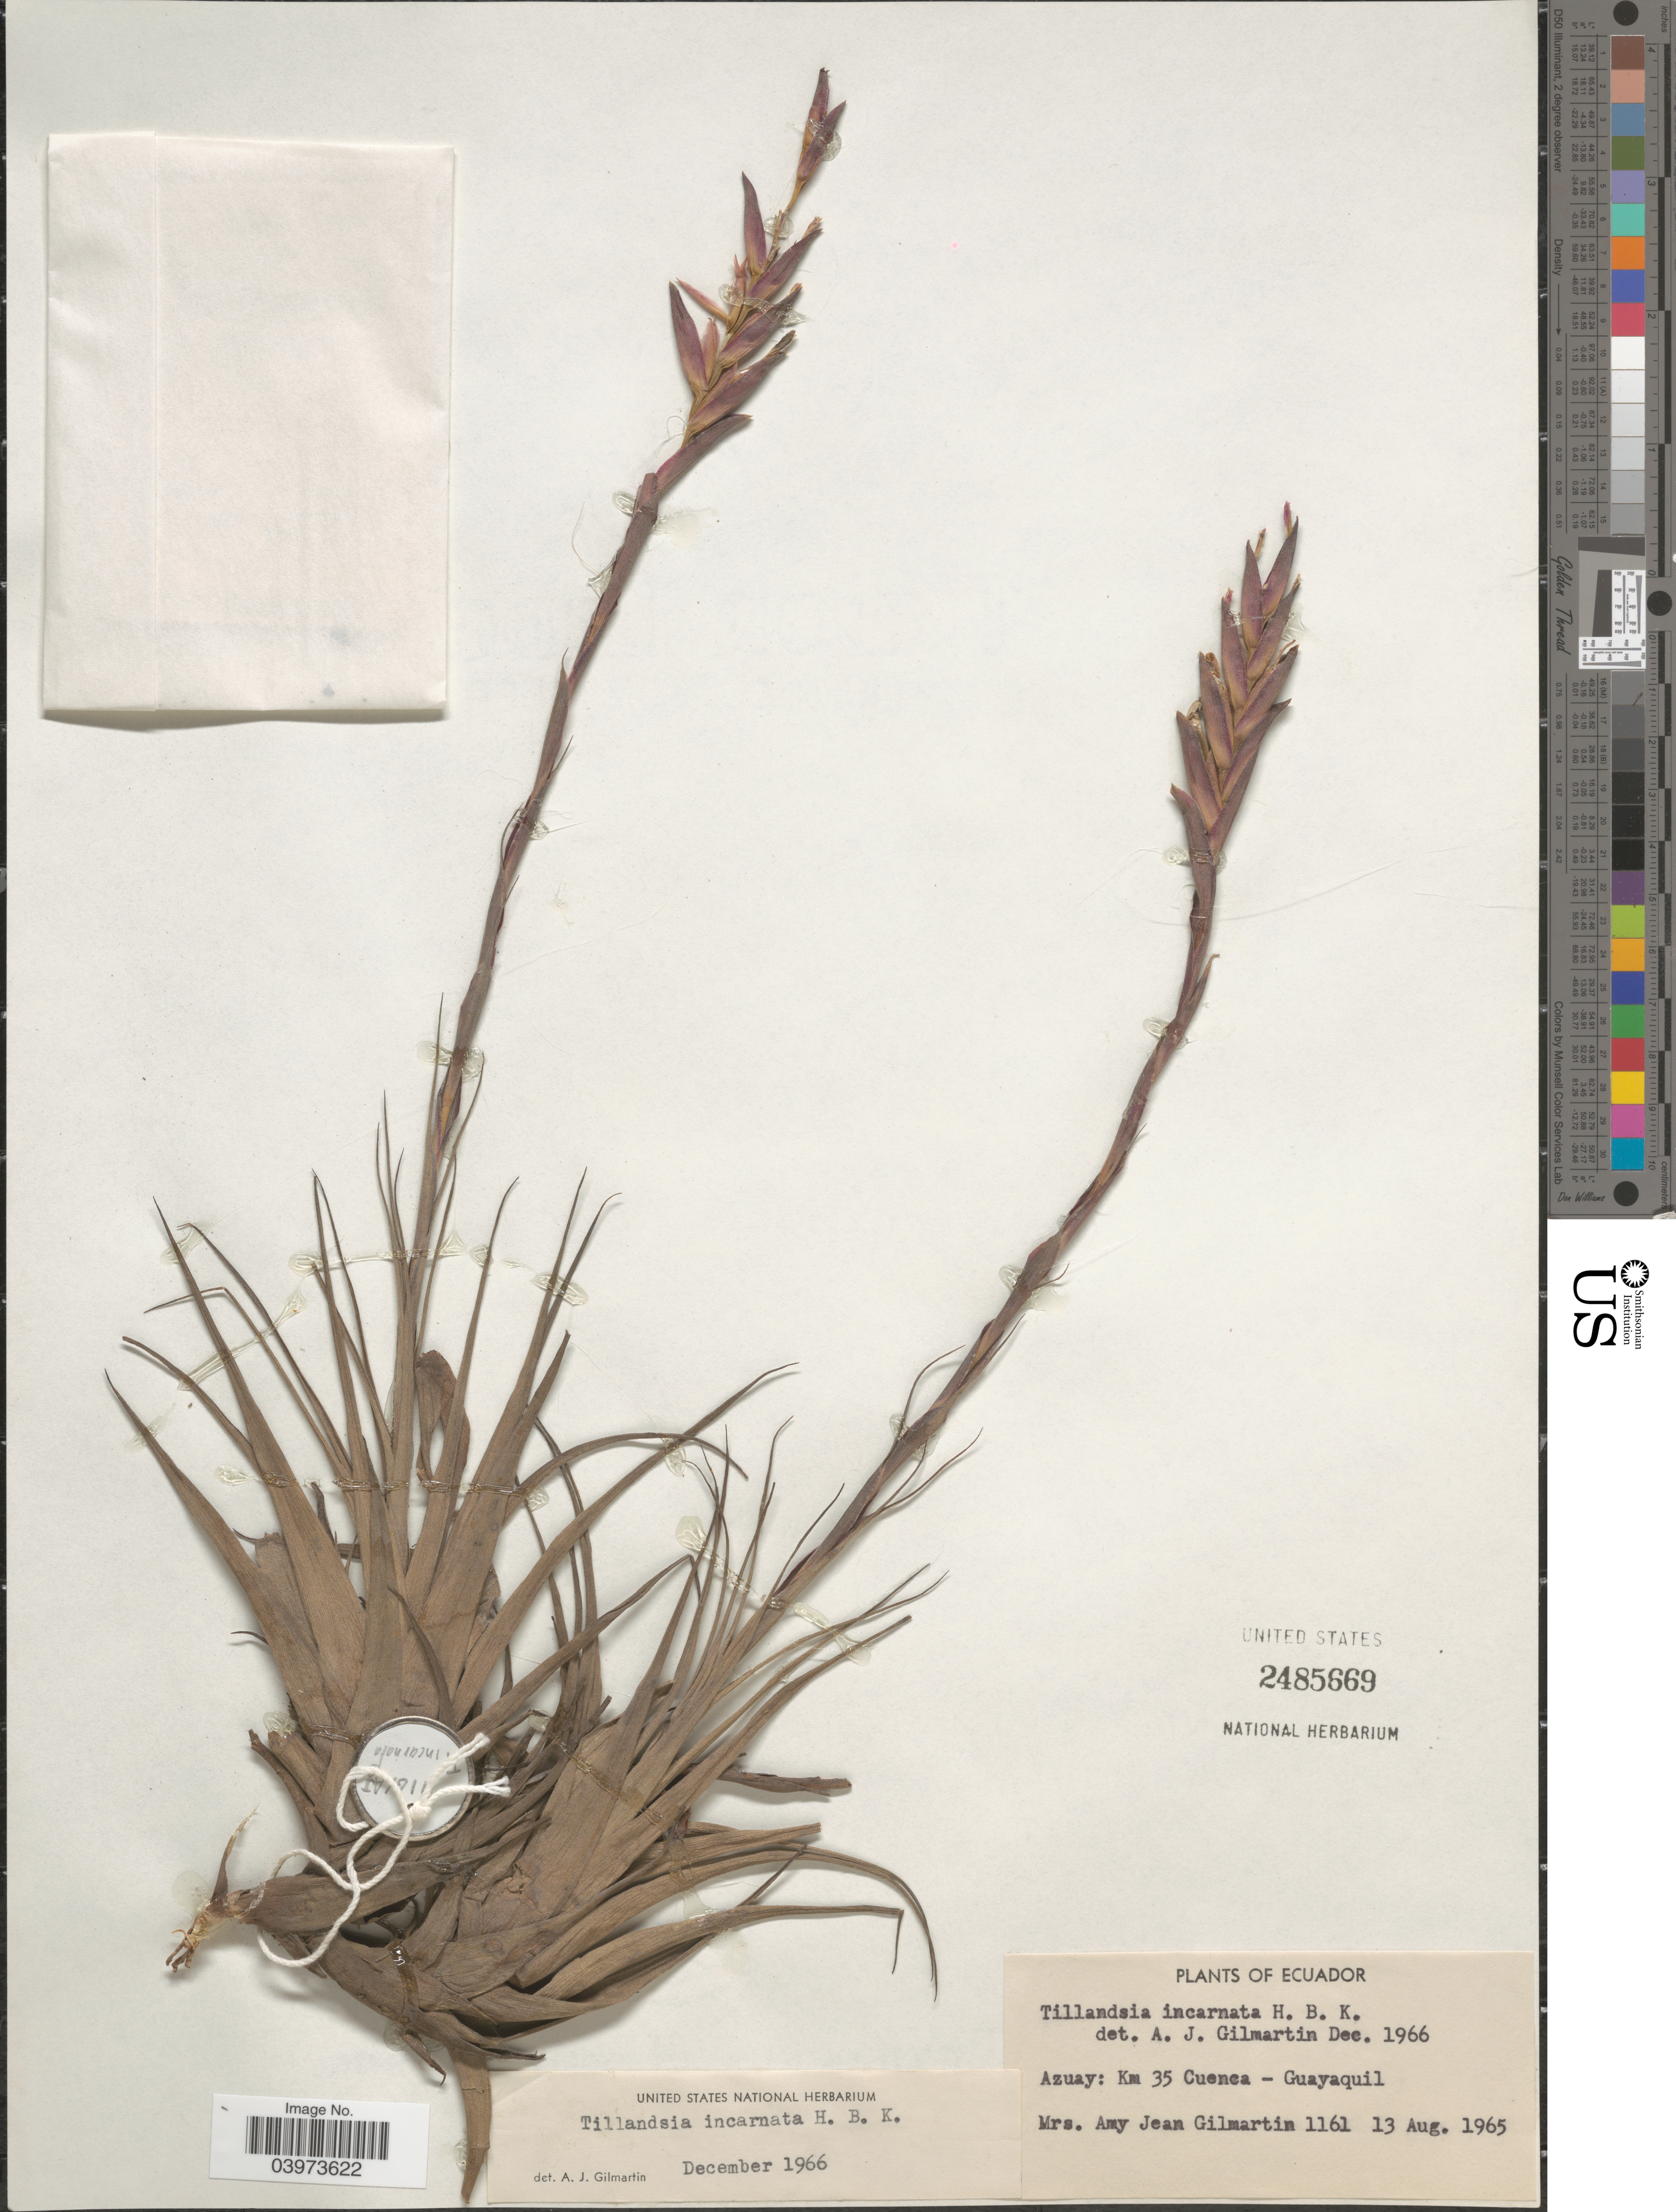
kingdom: Plantae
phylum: Tracheophyta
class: Liliopsida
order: Poales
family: Bromeliaceae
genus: Tillandsia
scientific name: Tillandsia incarnata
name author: Kunth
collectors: A. J. Gilmartin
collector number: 1161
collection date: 1965-08-13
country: Ecuador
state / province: Azuay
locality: Km 35 Cuenca - Guayaquil.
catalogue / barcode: US 2485669